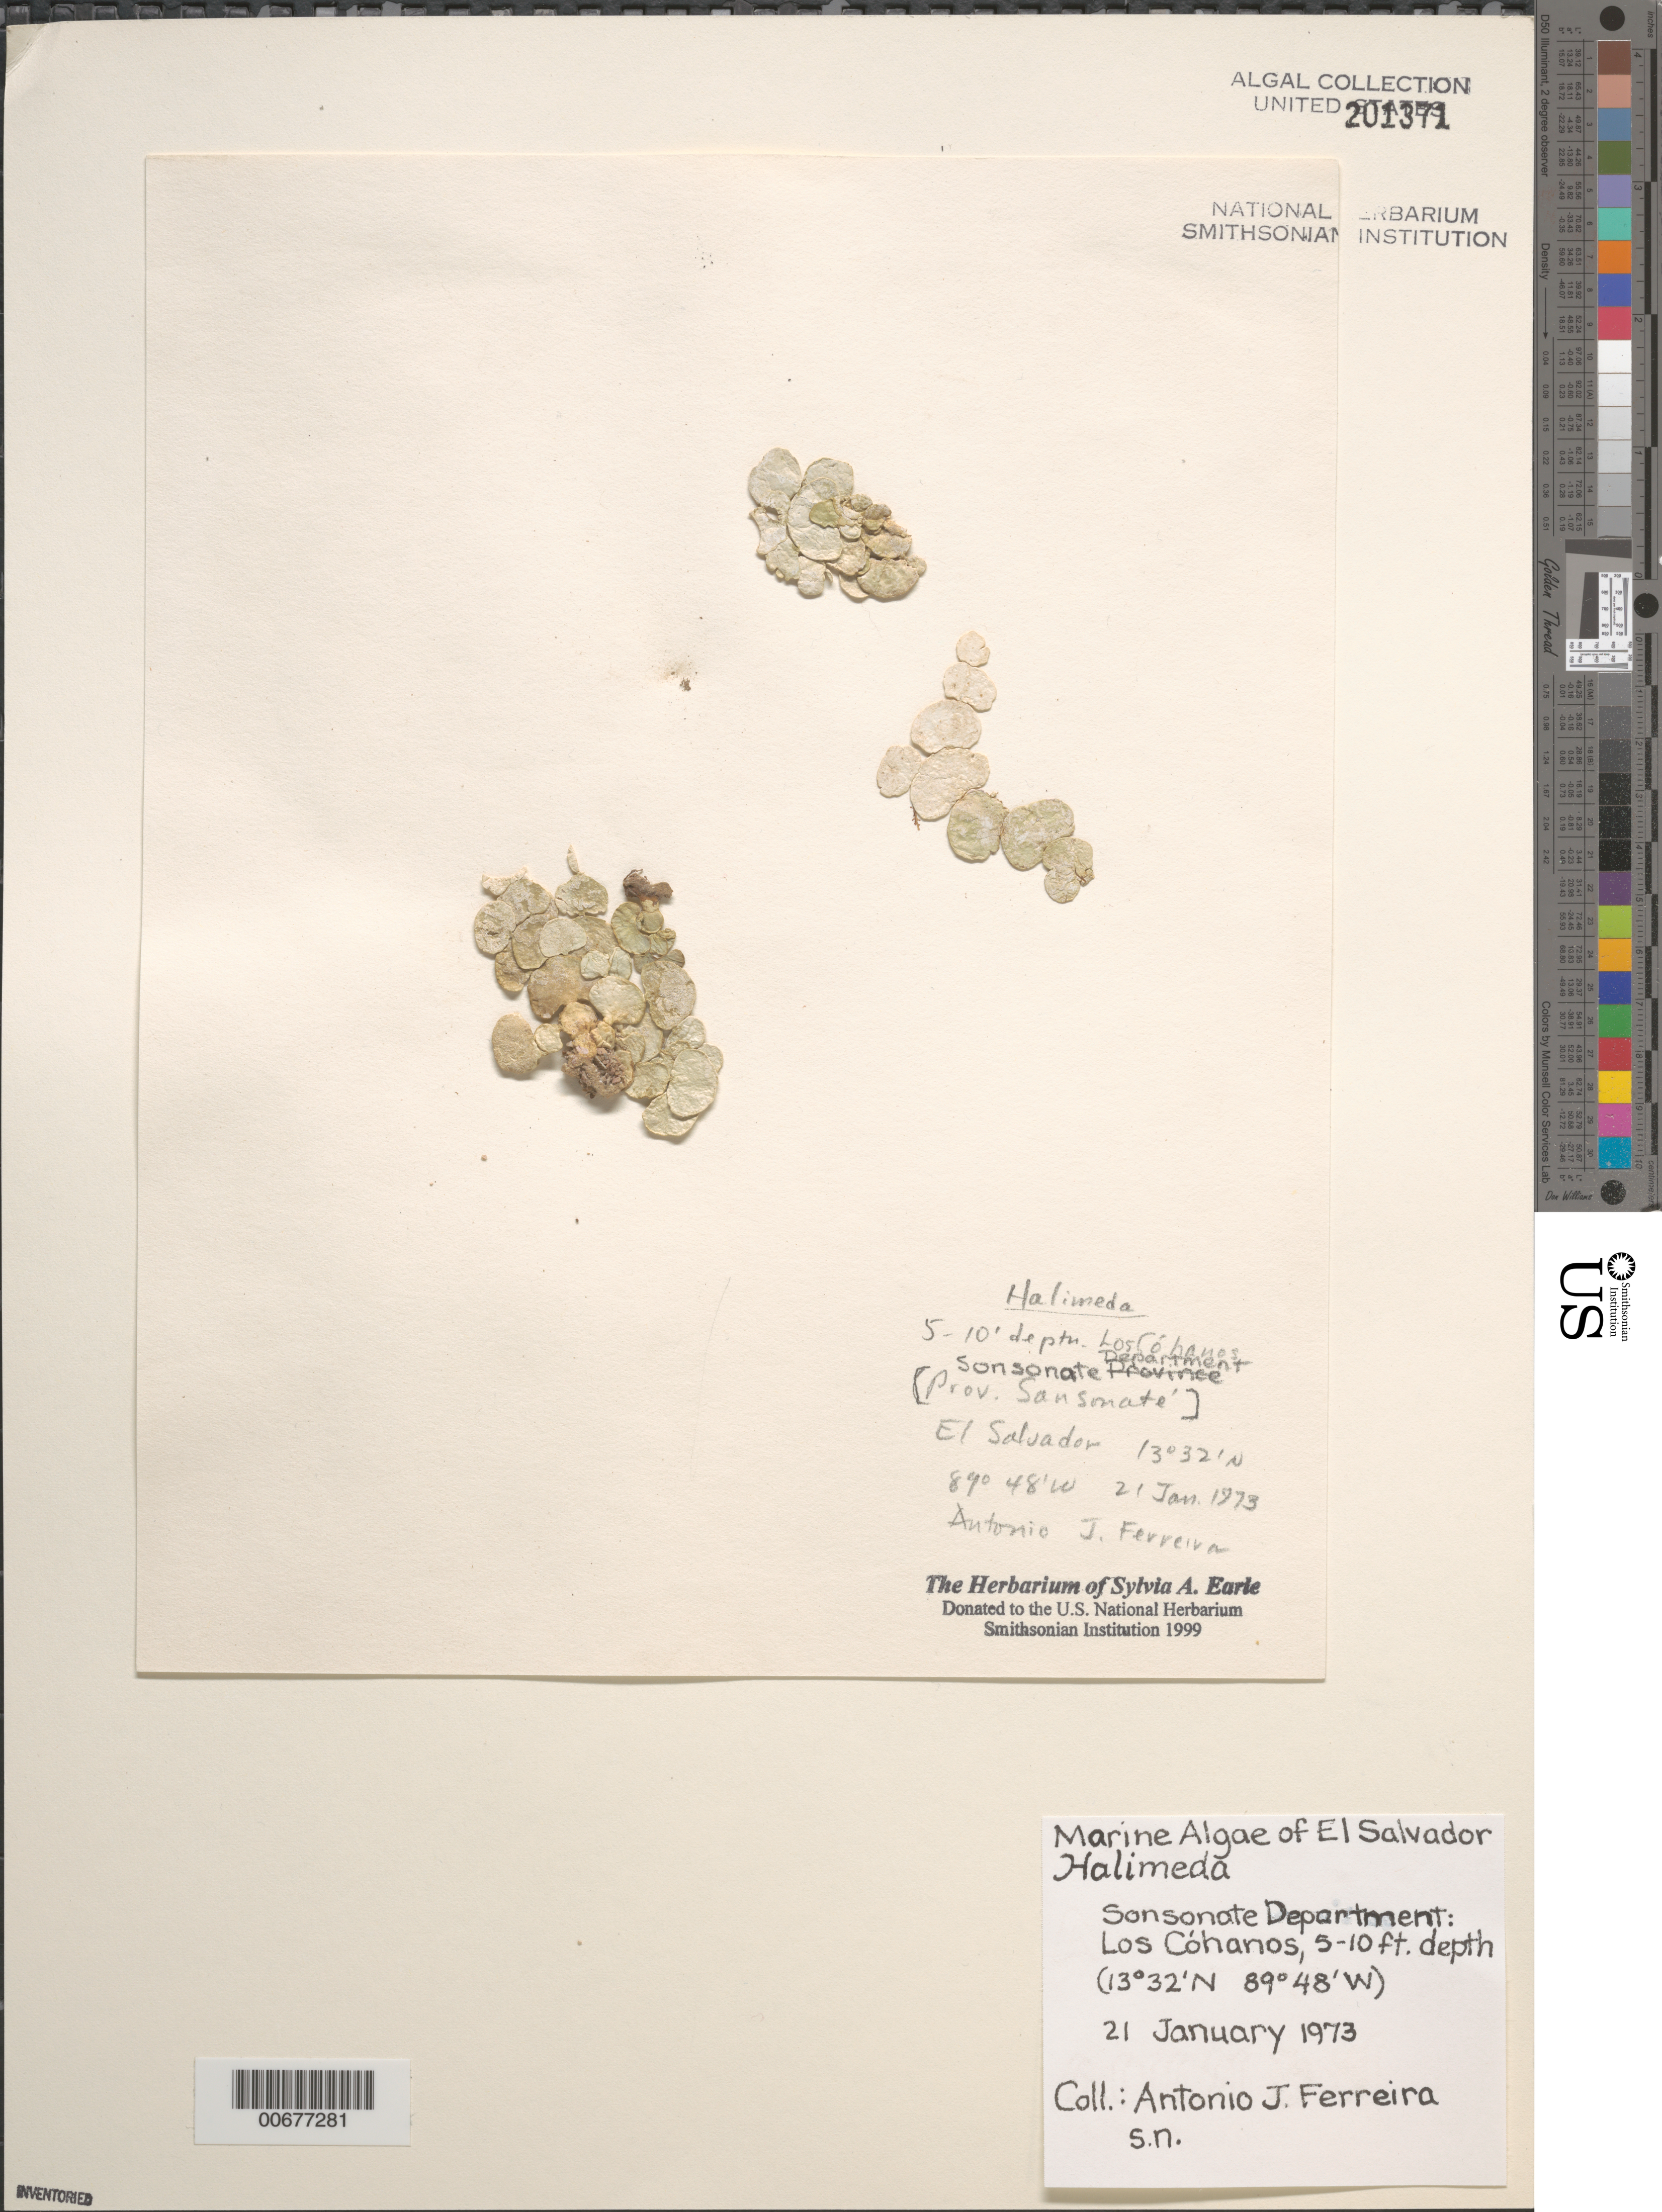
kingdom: Plantae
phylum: Chlorophyta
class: Ulvophyceae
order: Bryopsidales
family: Halimedaceae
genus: Halimeda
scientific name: Halimeda sp.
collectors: A. Ferreira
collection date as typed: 21 Jan 1973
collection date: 1973-01-21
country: El Salvador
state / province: Sonsonate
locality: Los Cohanos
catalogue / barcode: US 201371